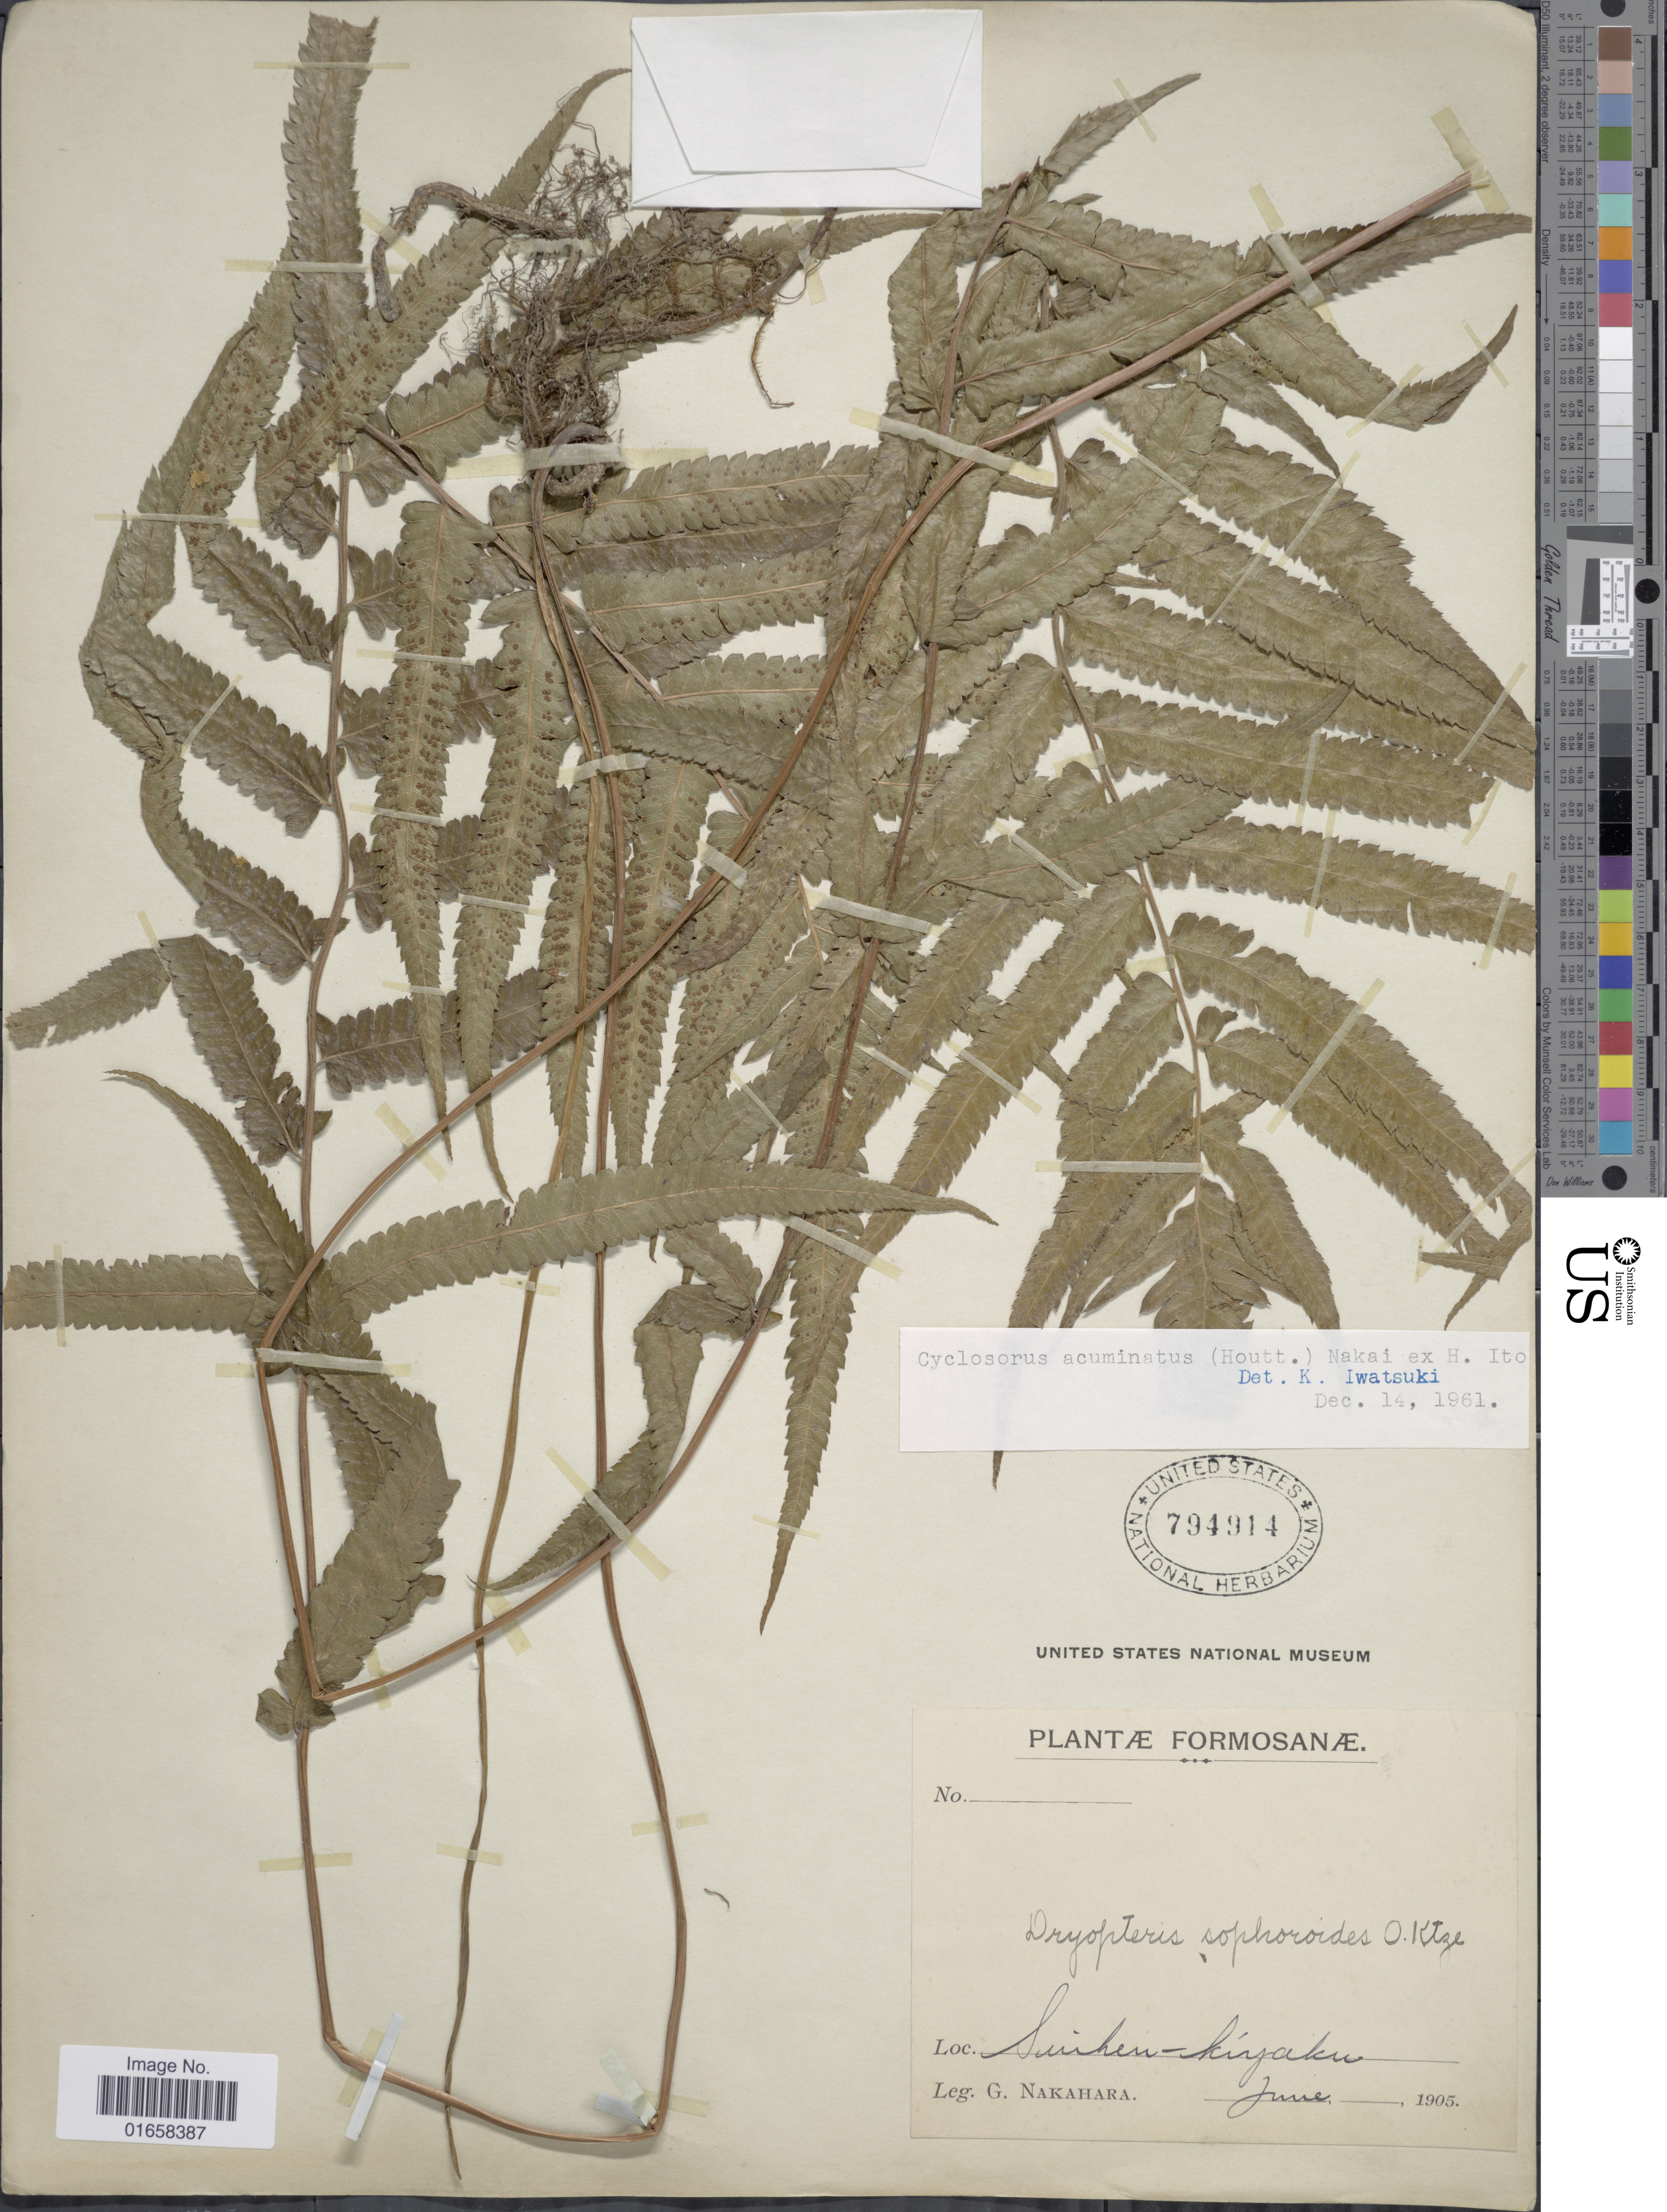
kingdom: Plantae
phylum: Tracheophyta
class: Polypodiopsida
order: Polypodiales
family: Thelypteridaceae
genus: Christella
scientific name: Christella acuminata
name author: (Houtt.) H. Lév.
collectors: G. Nakahara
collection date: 1905-06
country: Taiwan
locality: Formosanæ. Sinhen-kinjaken. [interpreted]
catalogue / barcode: US 794914